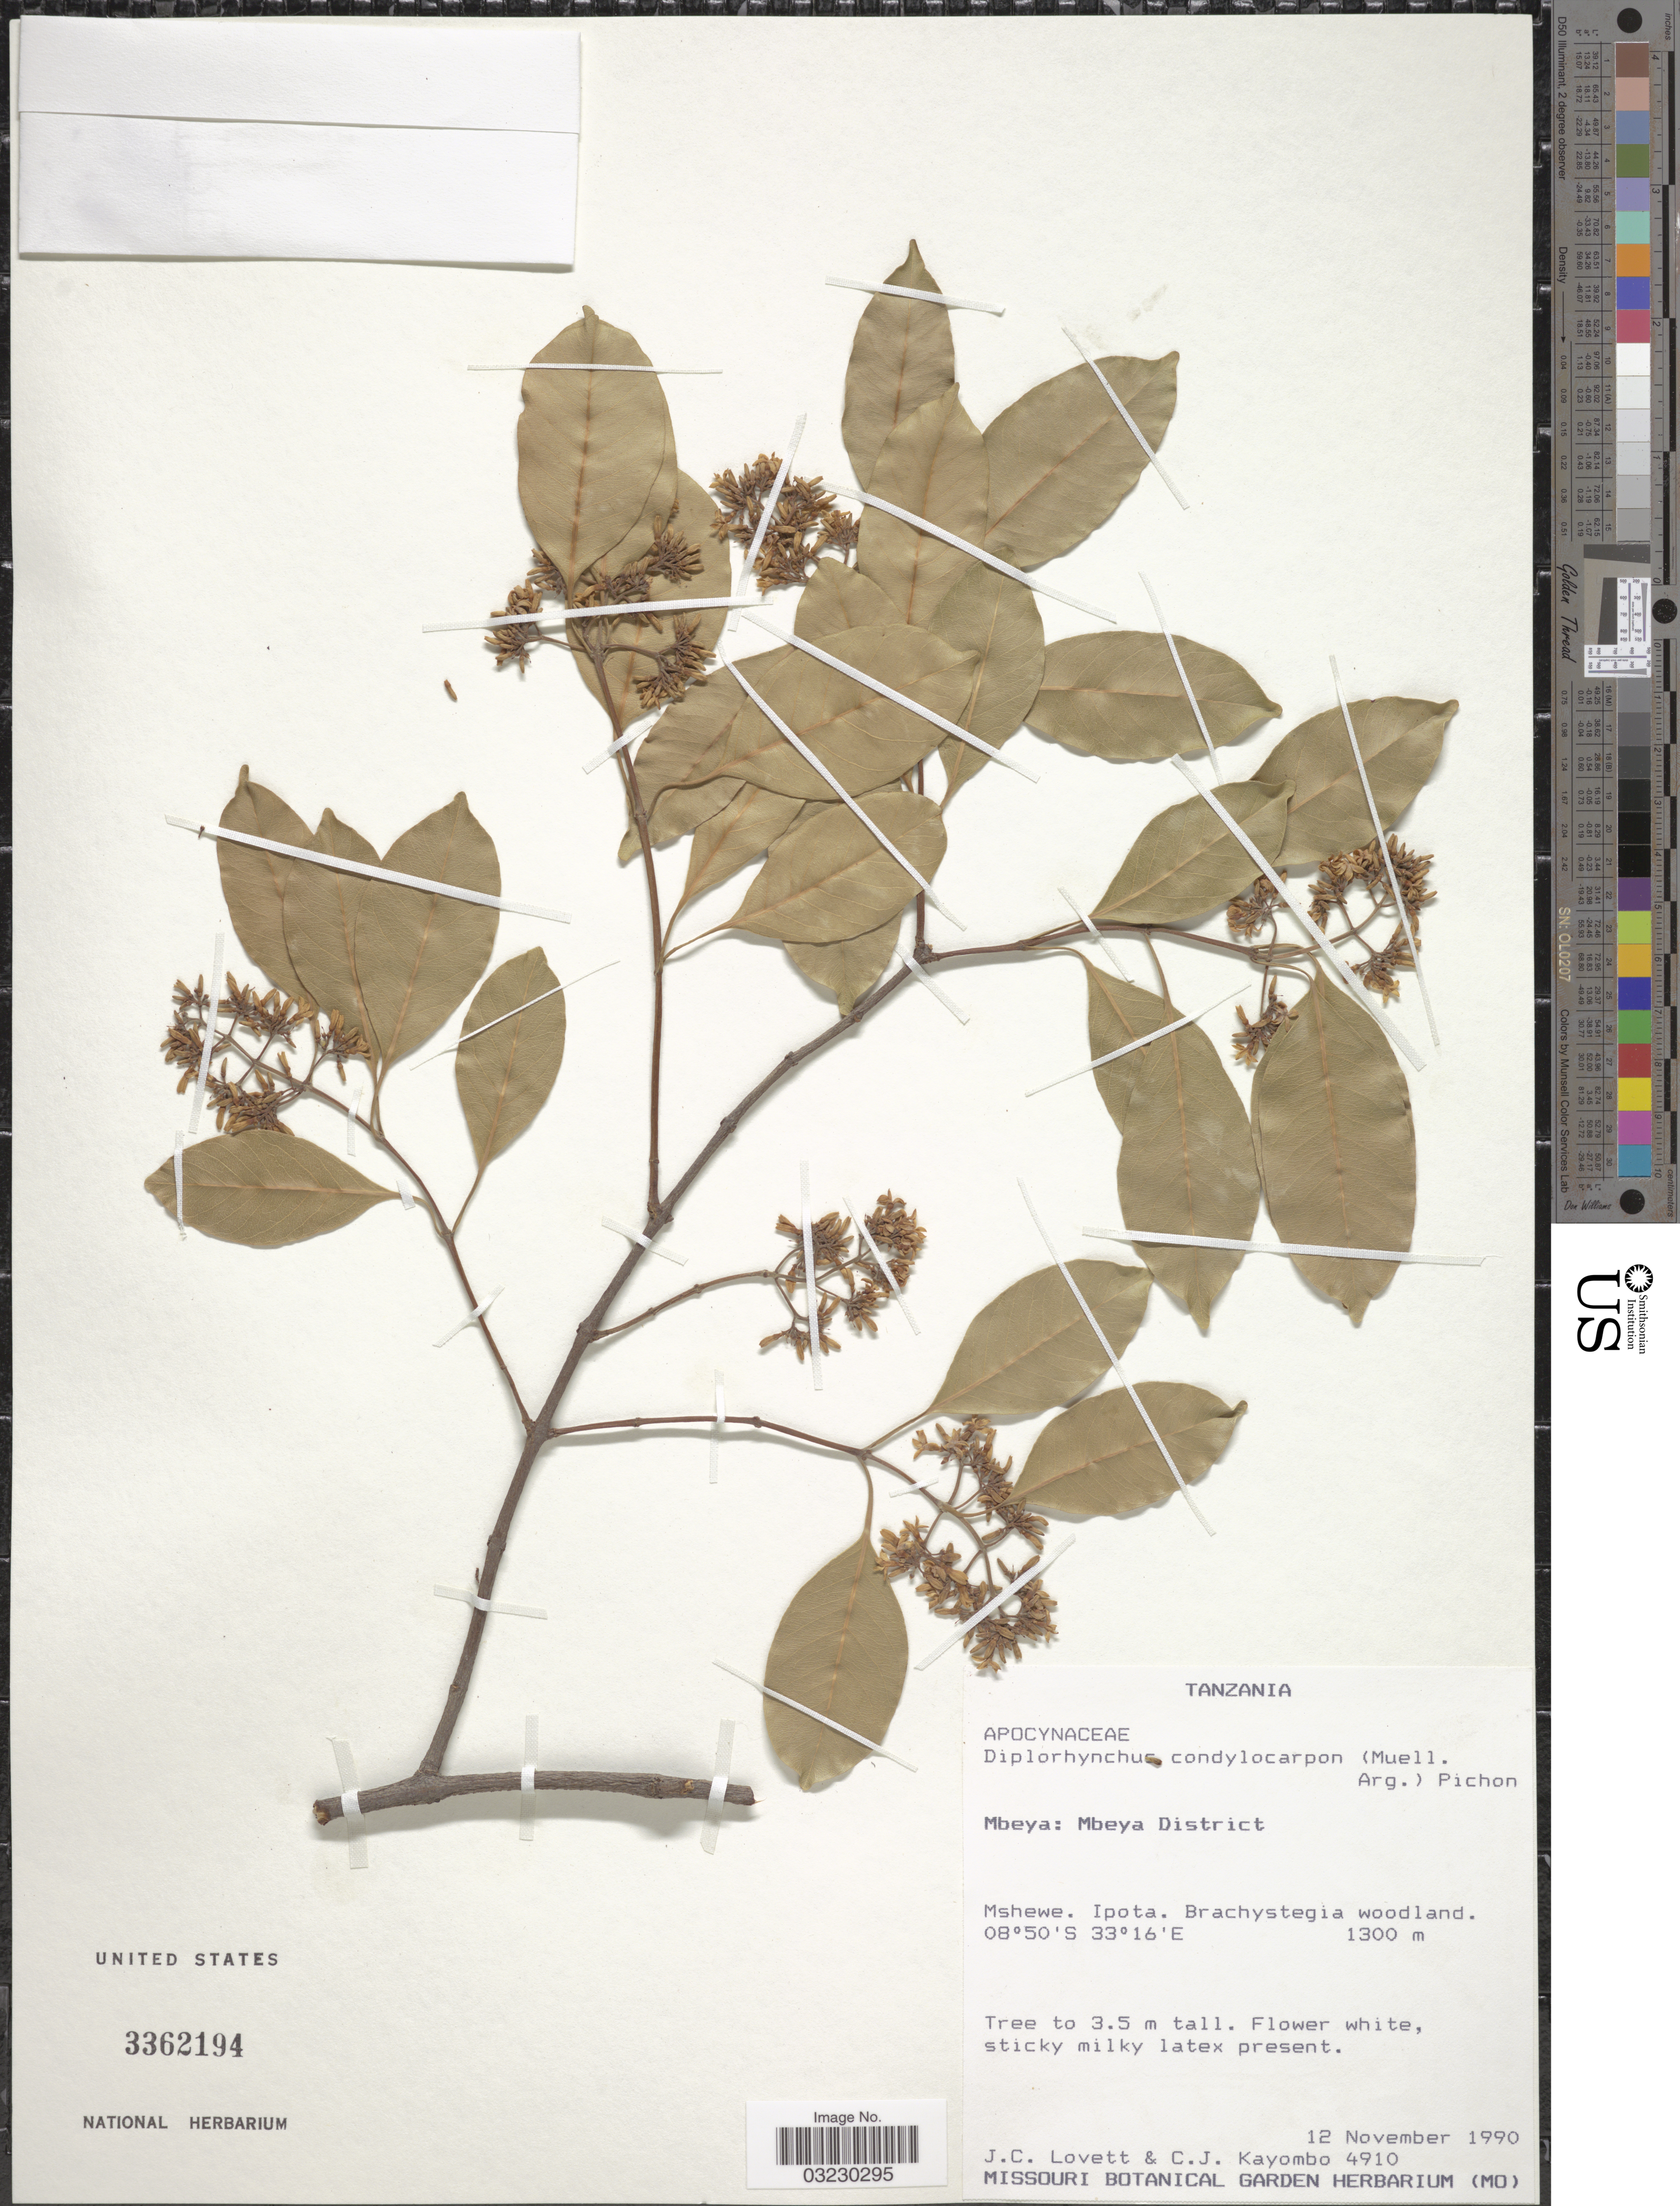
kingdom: Plantae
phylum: Tracheophyta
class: Magnoliopsida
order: Gentianales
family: Apocynaceae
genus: Diplorhynchus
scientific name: Diplorhynchus condylocarpon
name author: (Müll. Arg.) Pichon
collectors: J. Lovett & C. Kayombo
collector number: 4910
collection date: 1990-11-12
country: Tanzania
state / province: Mbeya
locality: Mbeya District. Mshewe. Ipota.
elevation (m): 1300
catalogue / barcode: US 3362194